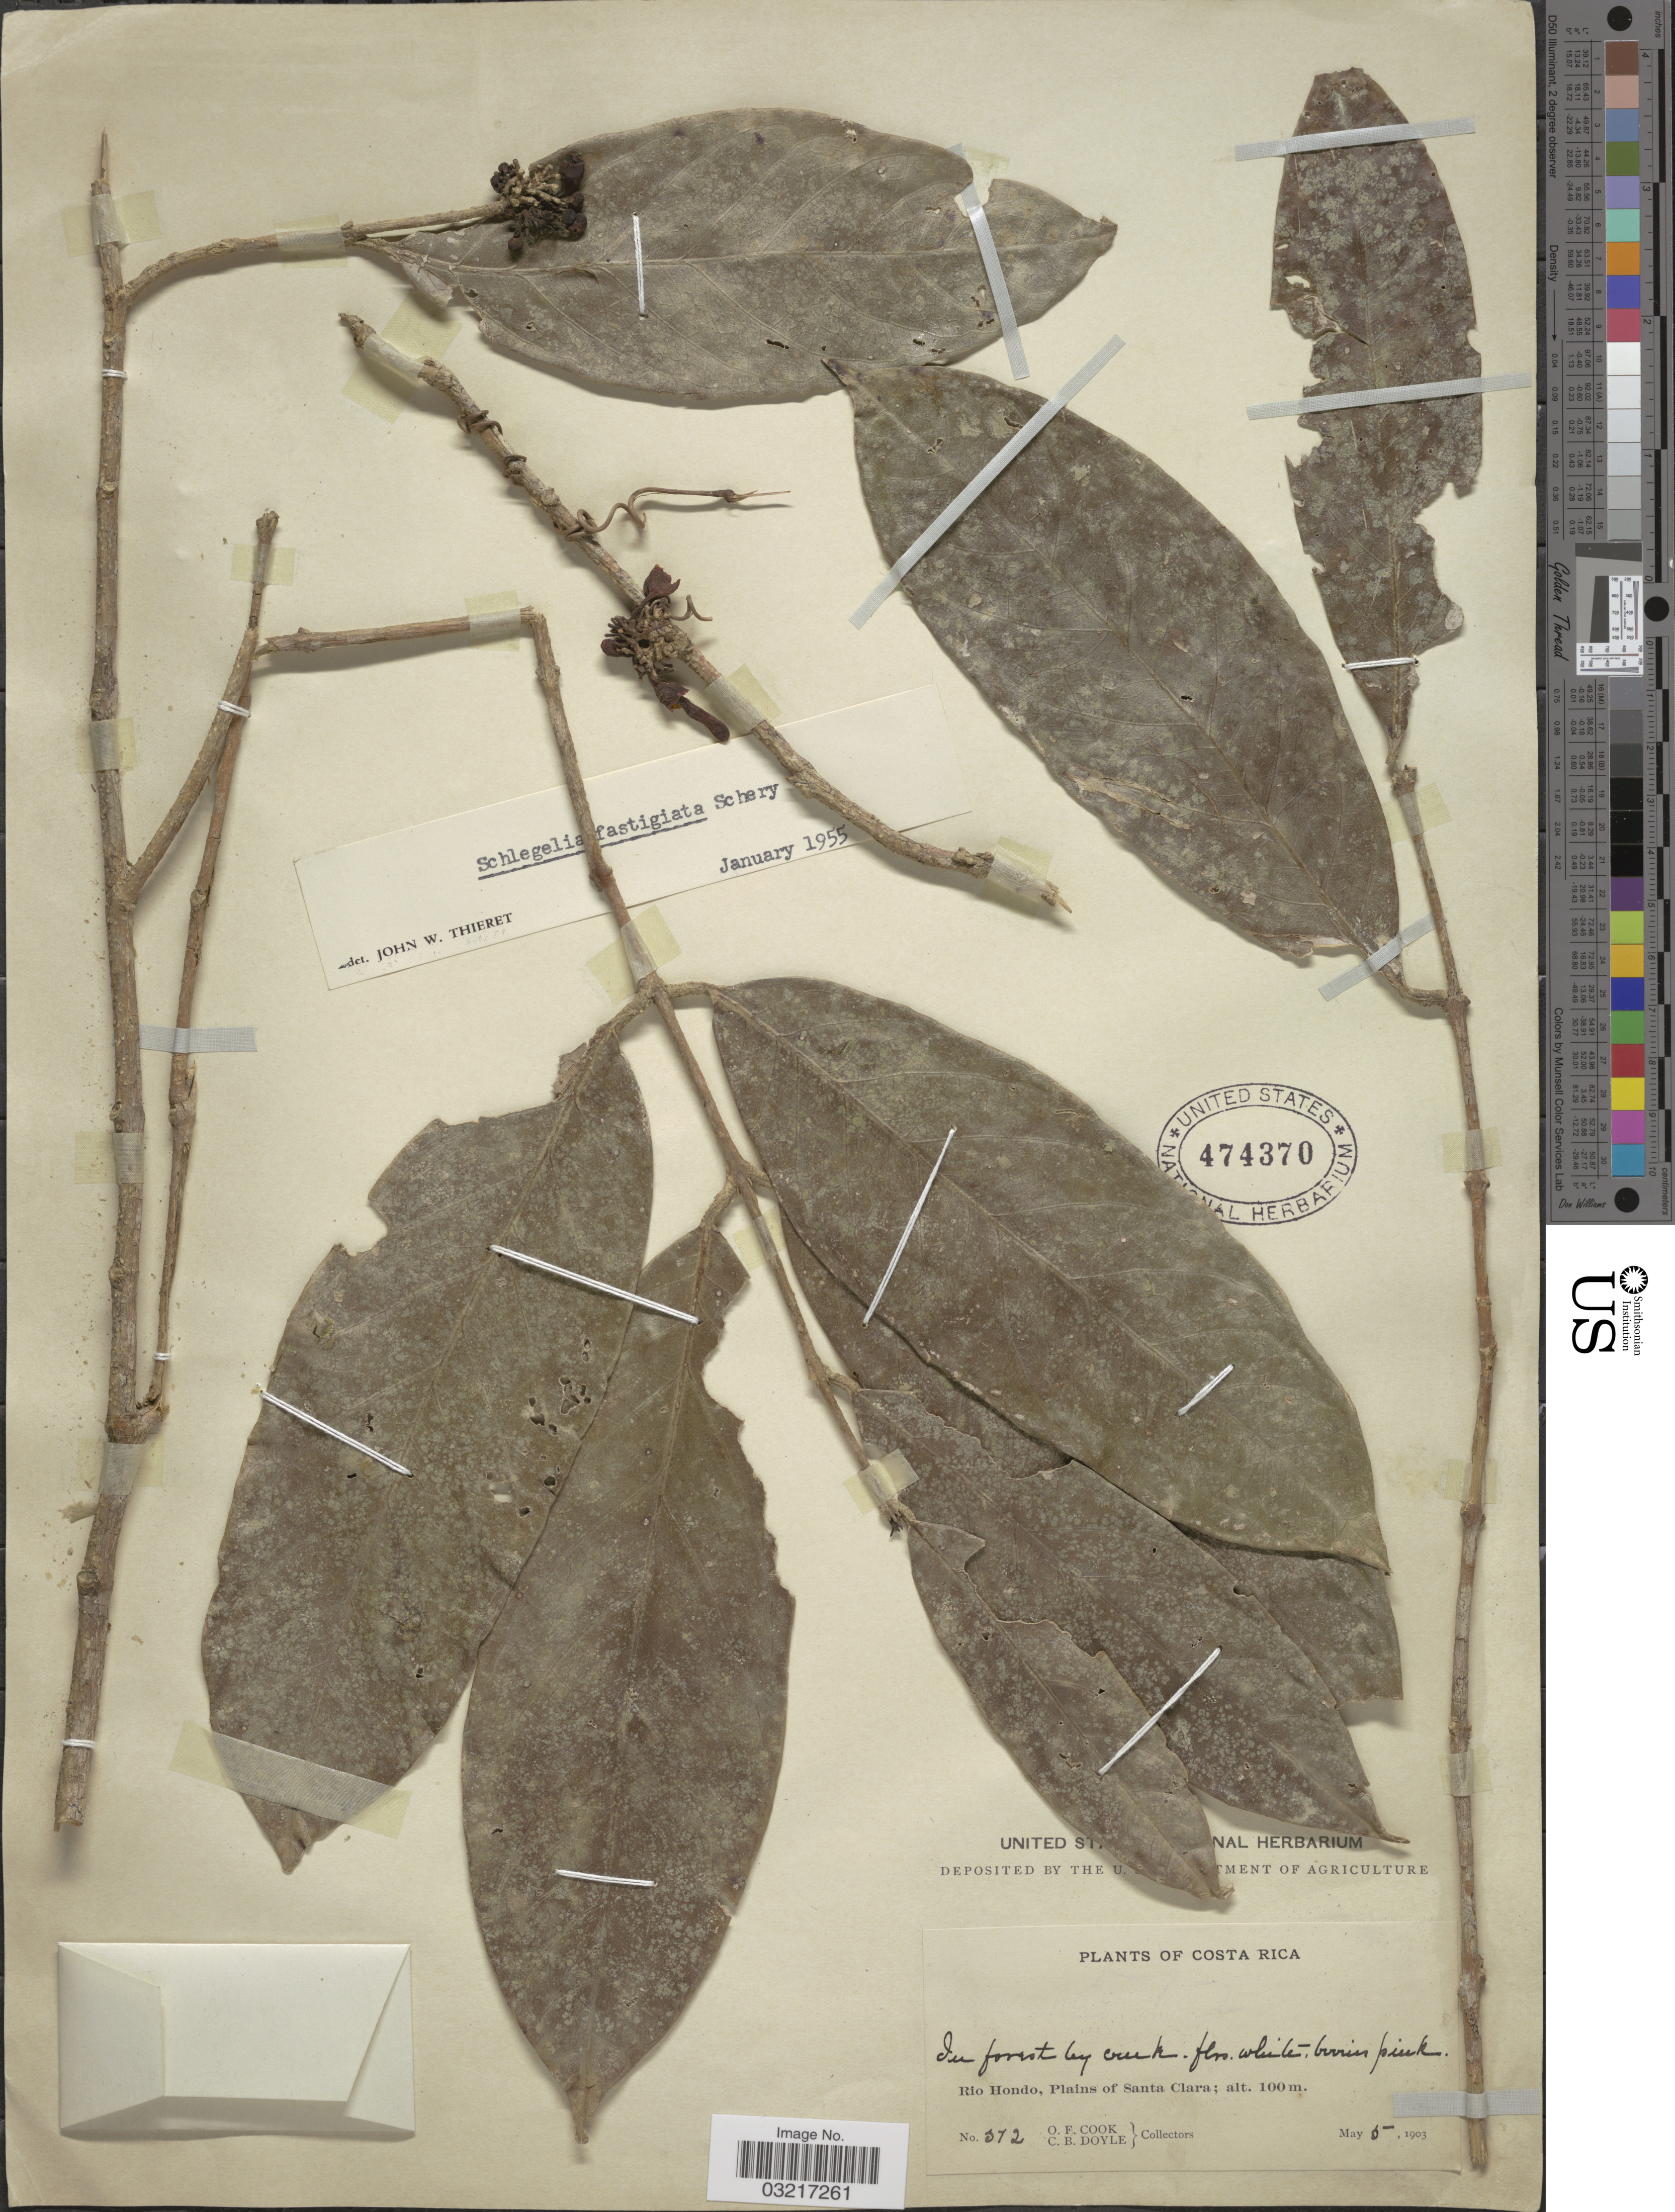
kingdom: Plantae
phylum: Tracheophyta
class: Magnoliopsida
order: Lamiales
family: Schlegeliaceae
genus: Schlegelia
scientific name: Schlegelia fastigiata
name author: Schery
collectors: O. F. Cook & C. Doyle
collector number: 512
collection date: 1903-05-05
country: Costa Rica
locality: Rio Hondo, Plains of Santa Clara.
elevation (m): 100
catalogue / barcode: US 474370